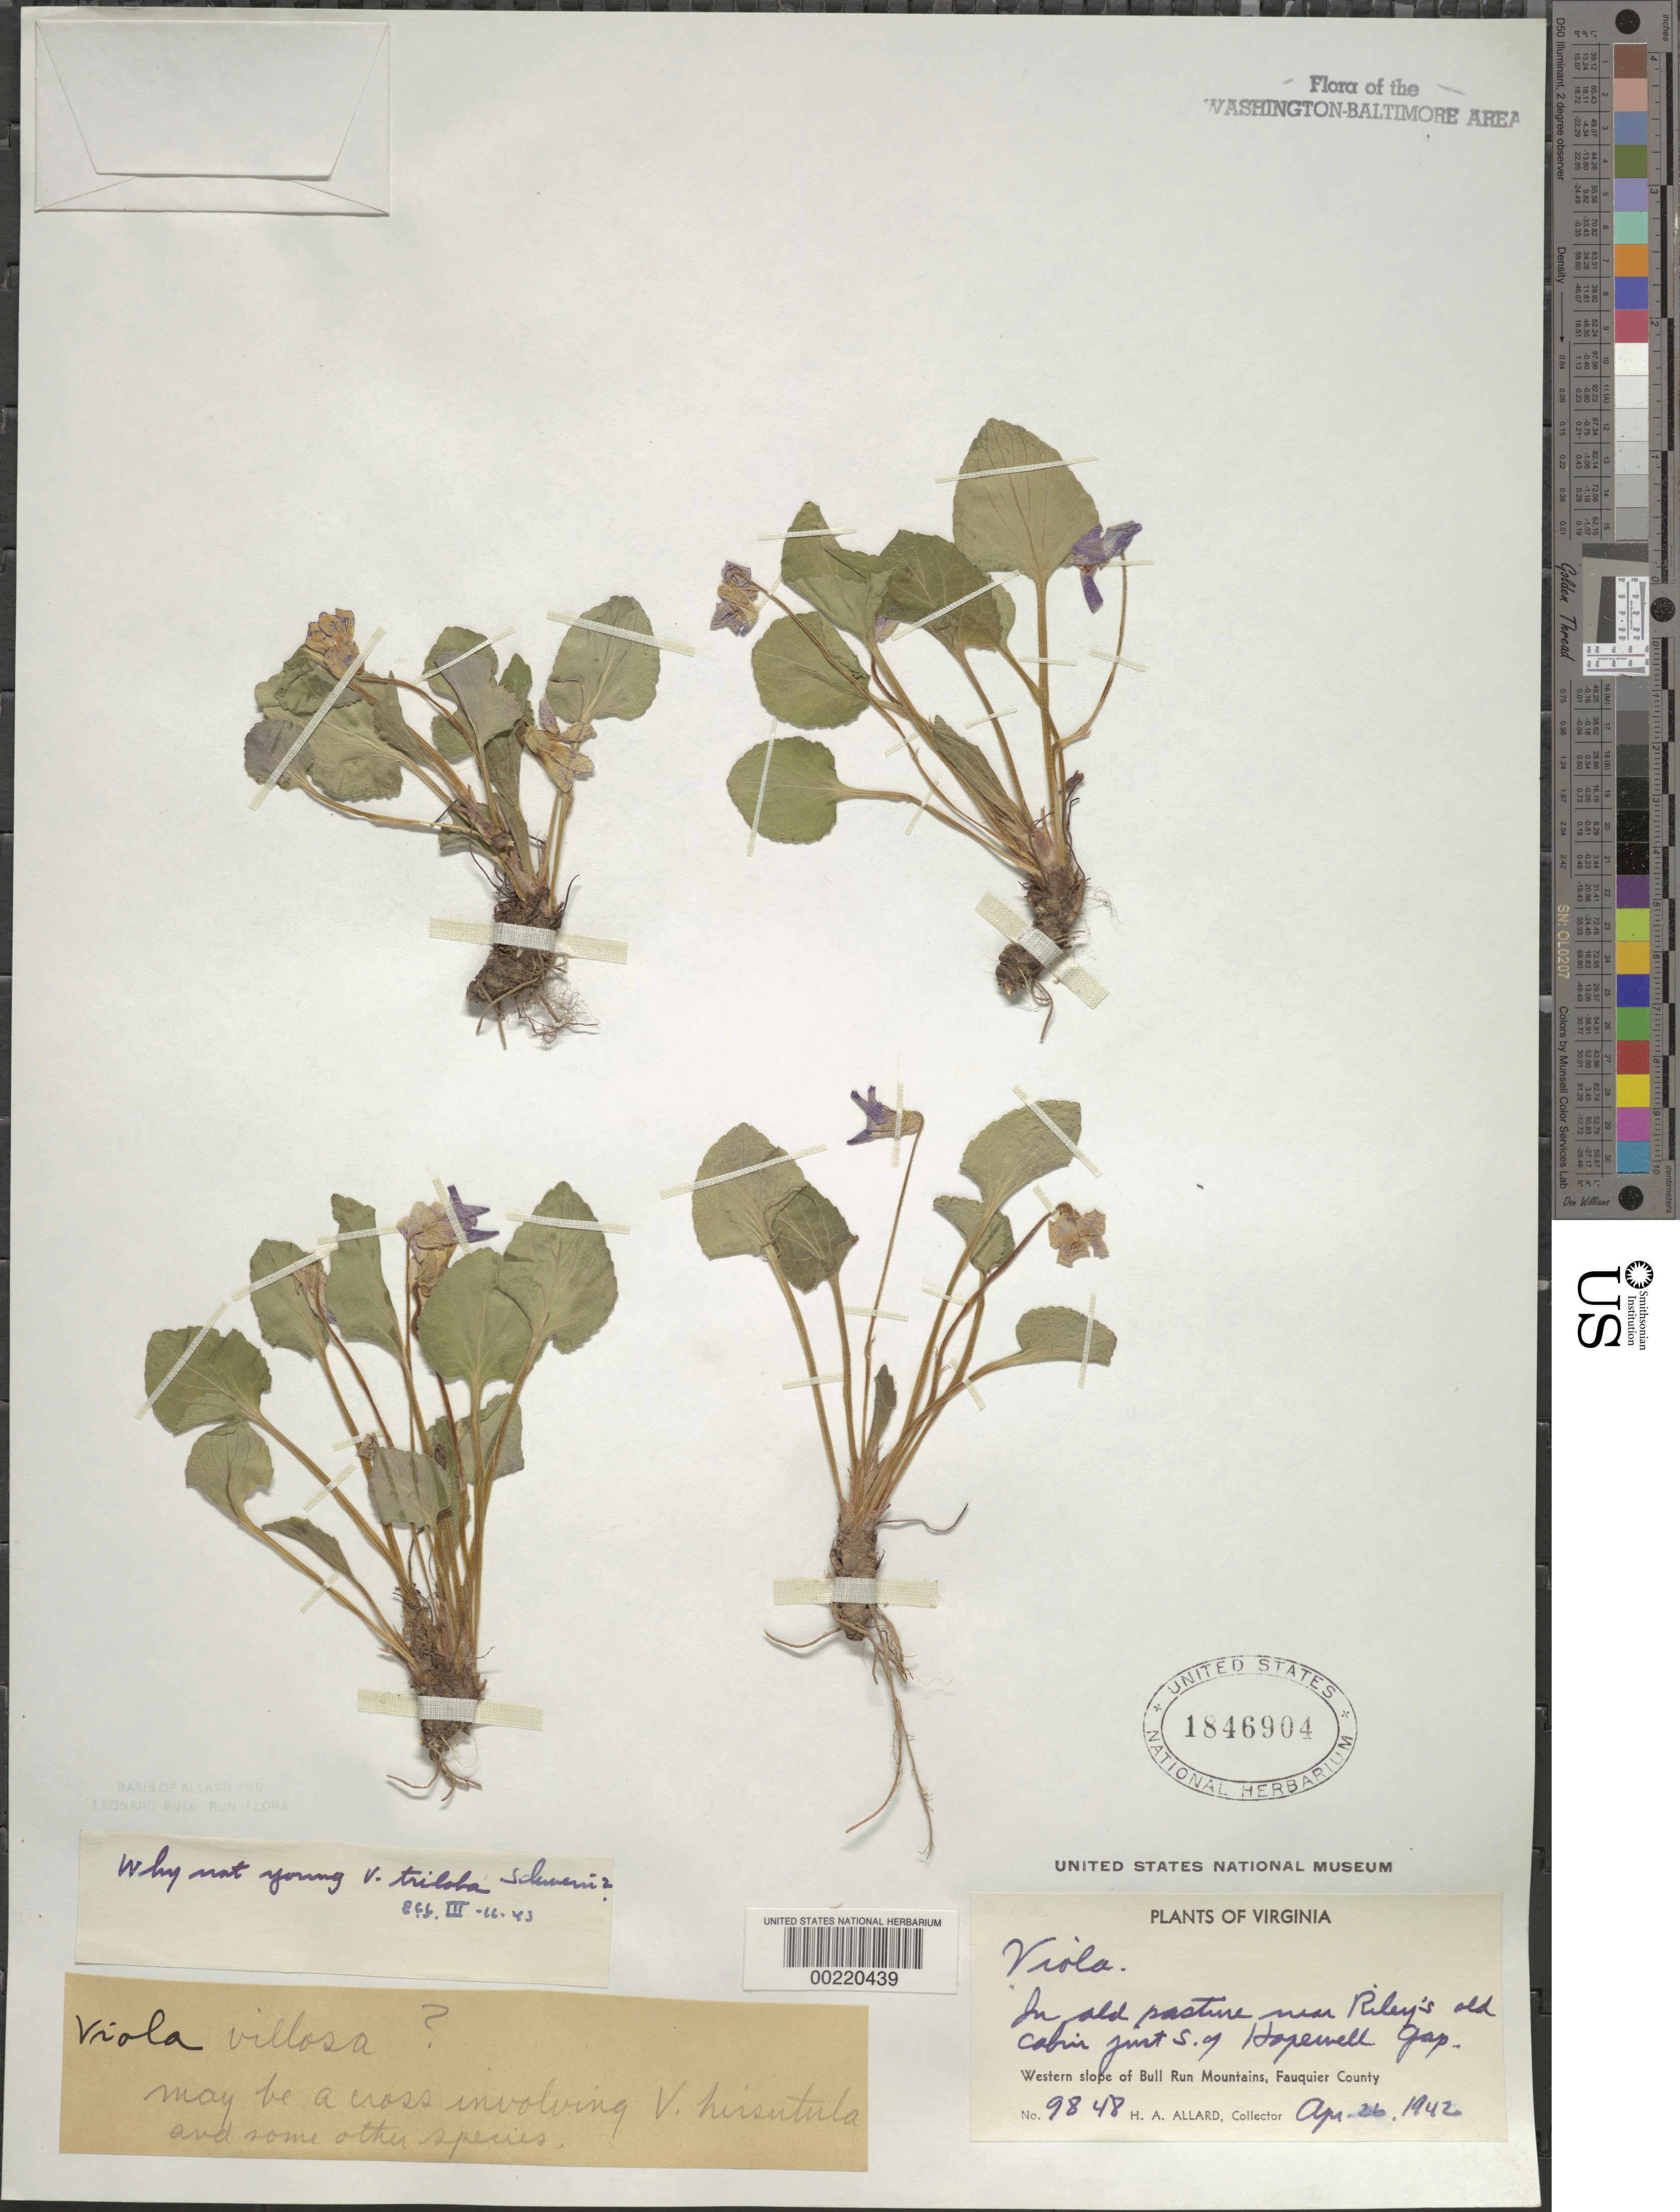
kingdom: Plantae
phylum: Tracheophyta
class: Magnoliopsida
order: Malpighiales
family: Violaceae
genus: Viola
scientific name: Viola palmata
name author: L.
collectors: H. A. Allard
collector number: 9848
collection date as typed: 26 Apr 1942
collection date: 1942-04-26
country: United States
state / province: Virginia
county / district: Fauquier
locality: Rileys Cabin, south of Hopewell Gap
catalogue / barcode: US 1846904